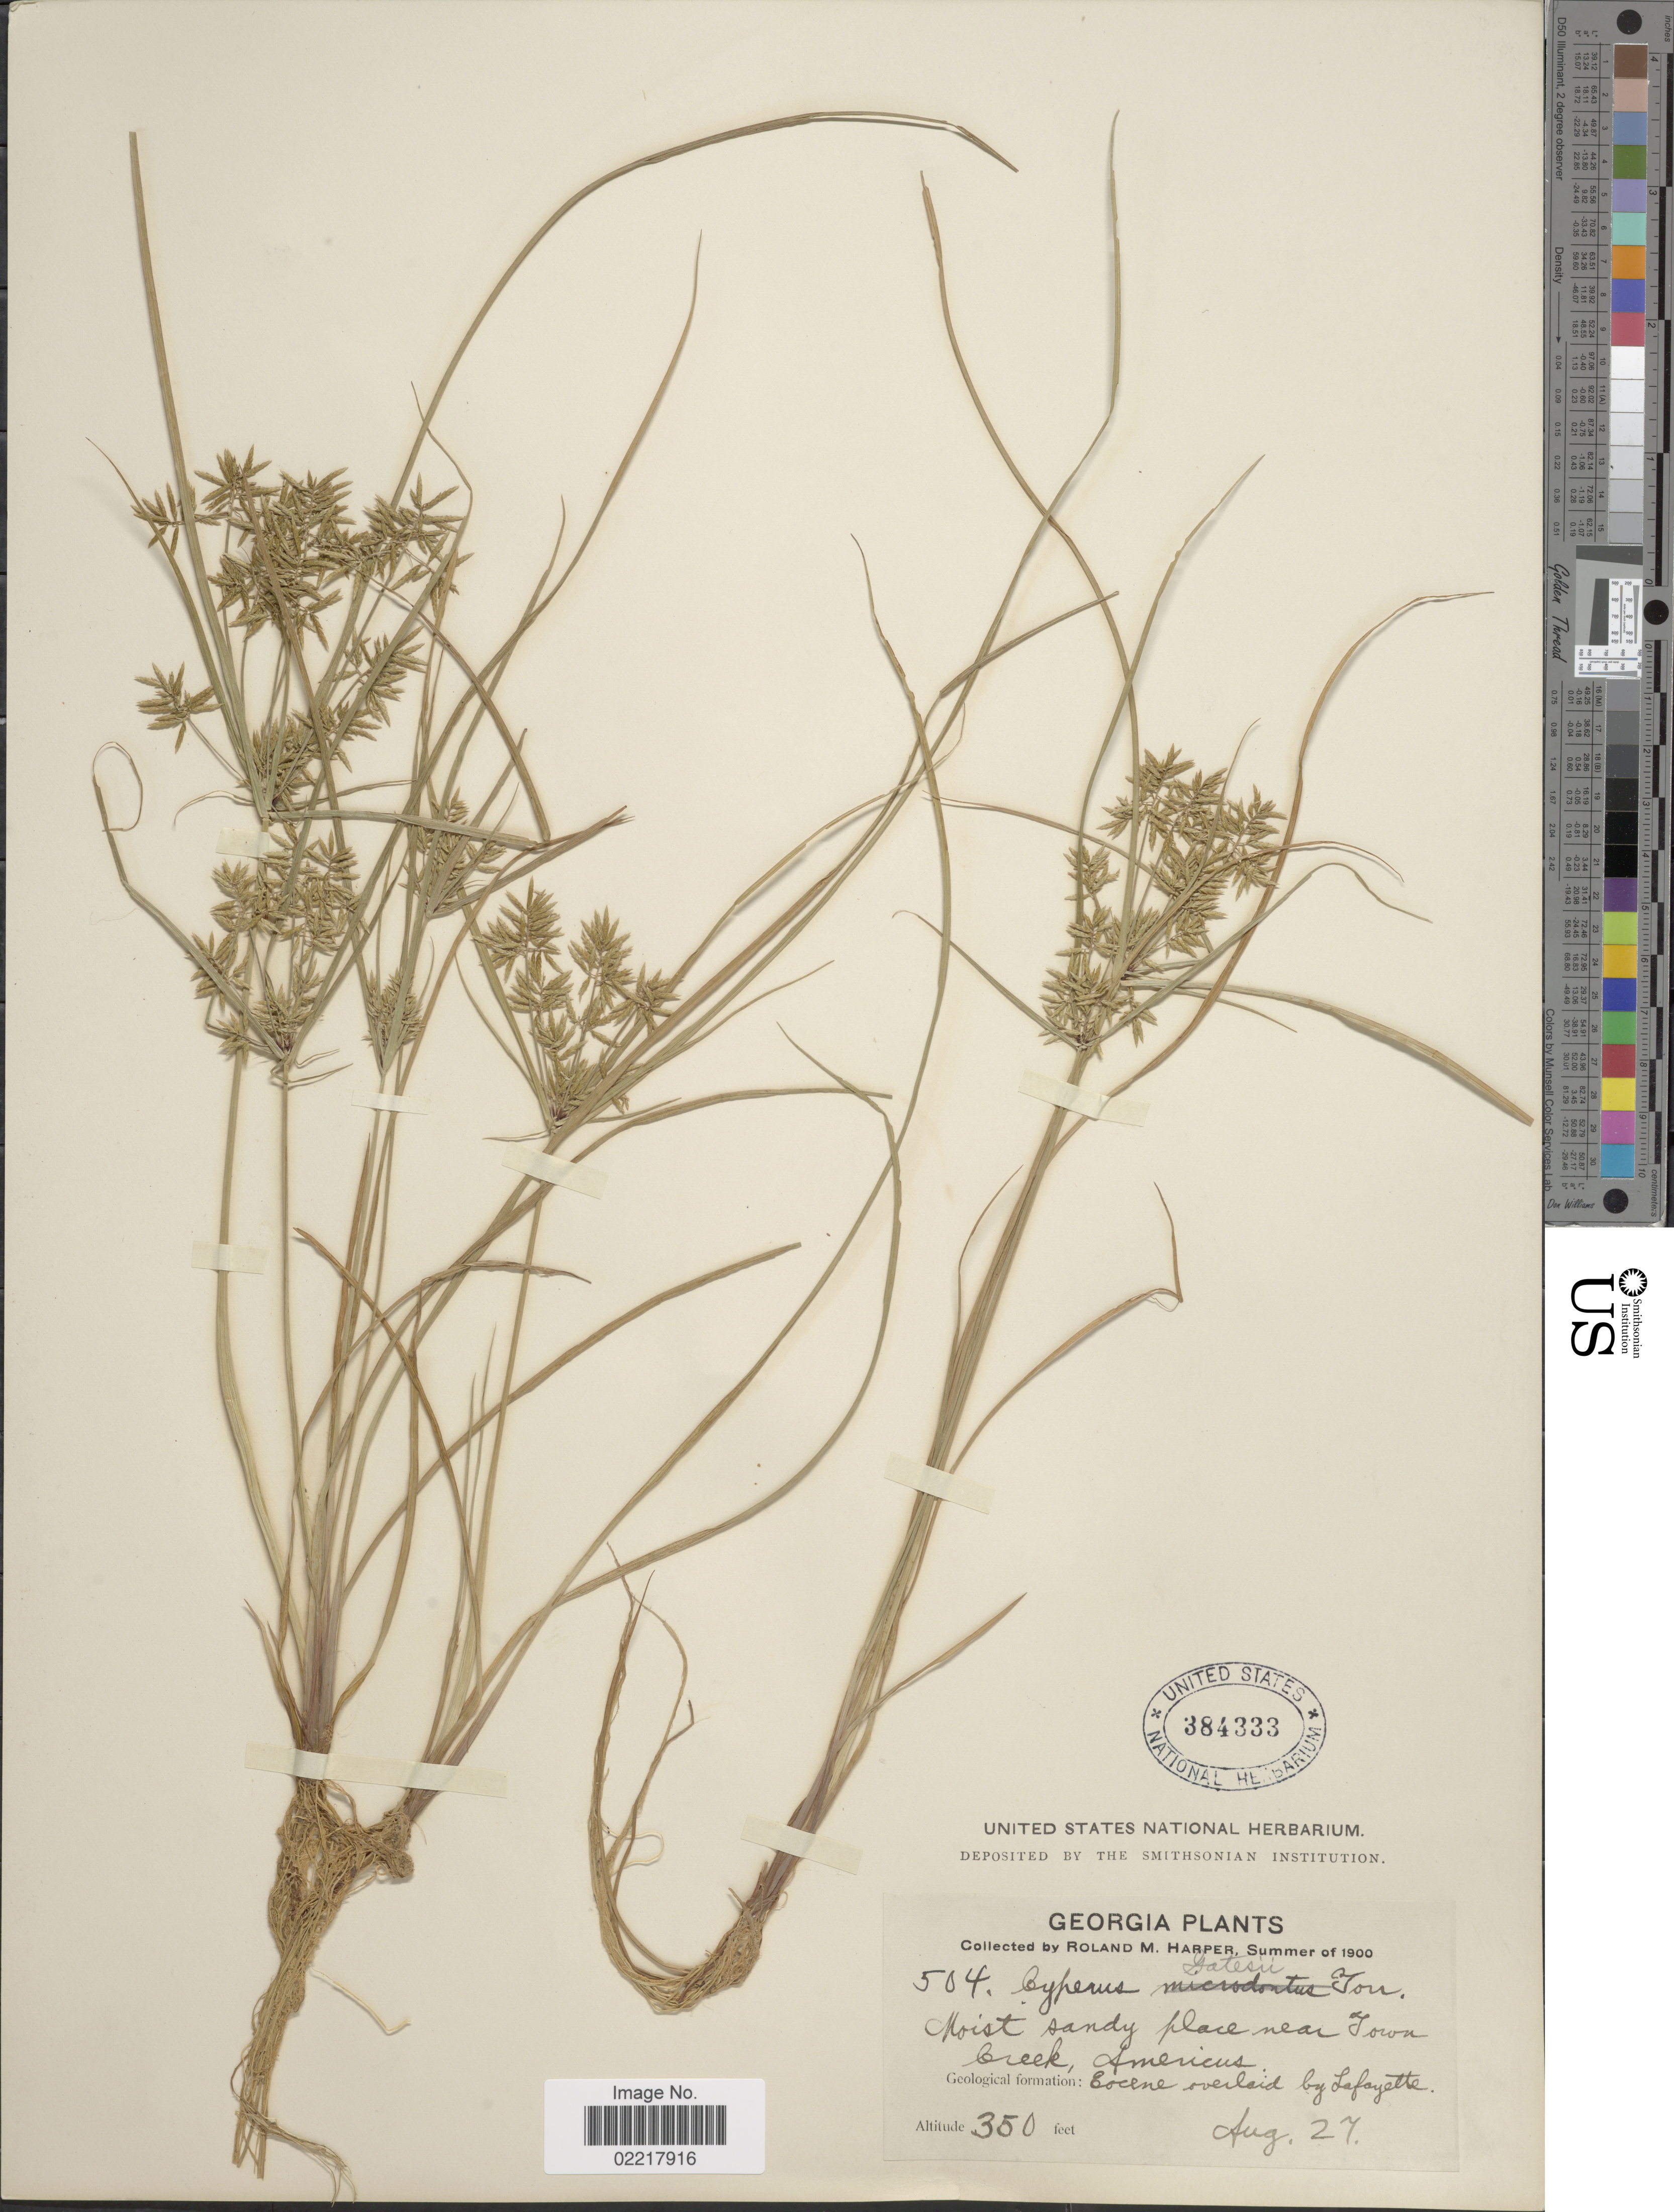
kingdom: Plantae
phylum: Tracheophyta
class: Liliopsida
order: Poales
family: Cyperaceae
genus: Cyperus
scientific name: Cyperus polystachyos var. texensis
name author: (Torr.) Fernald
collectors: R. M. Harper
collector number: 504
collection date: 1900-08-27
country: United States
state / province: Georgia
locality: Moist sandy place near Town Creek, Americus, Geological formation: Eocene overlaid by Lafayette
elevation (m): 107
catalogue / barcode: US 384333